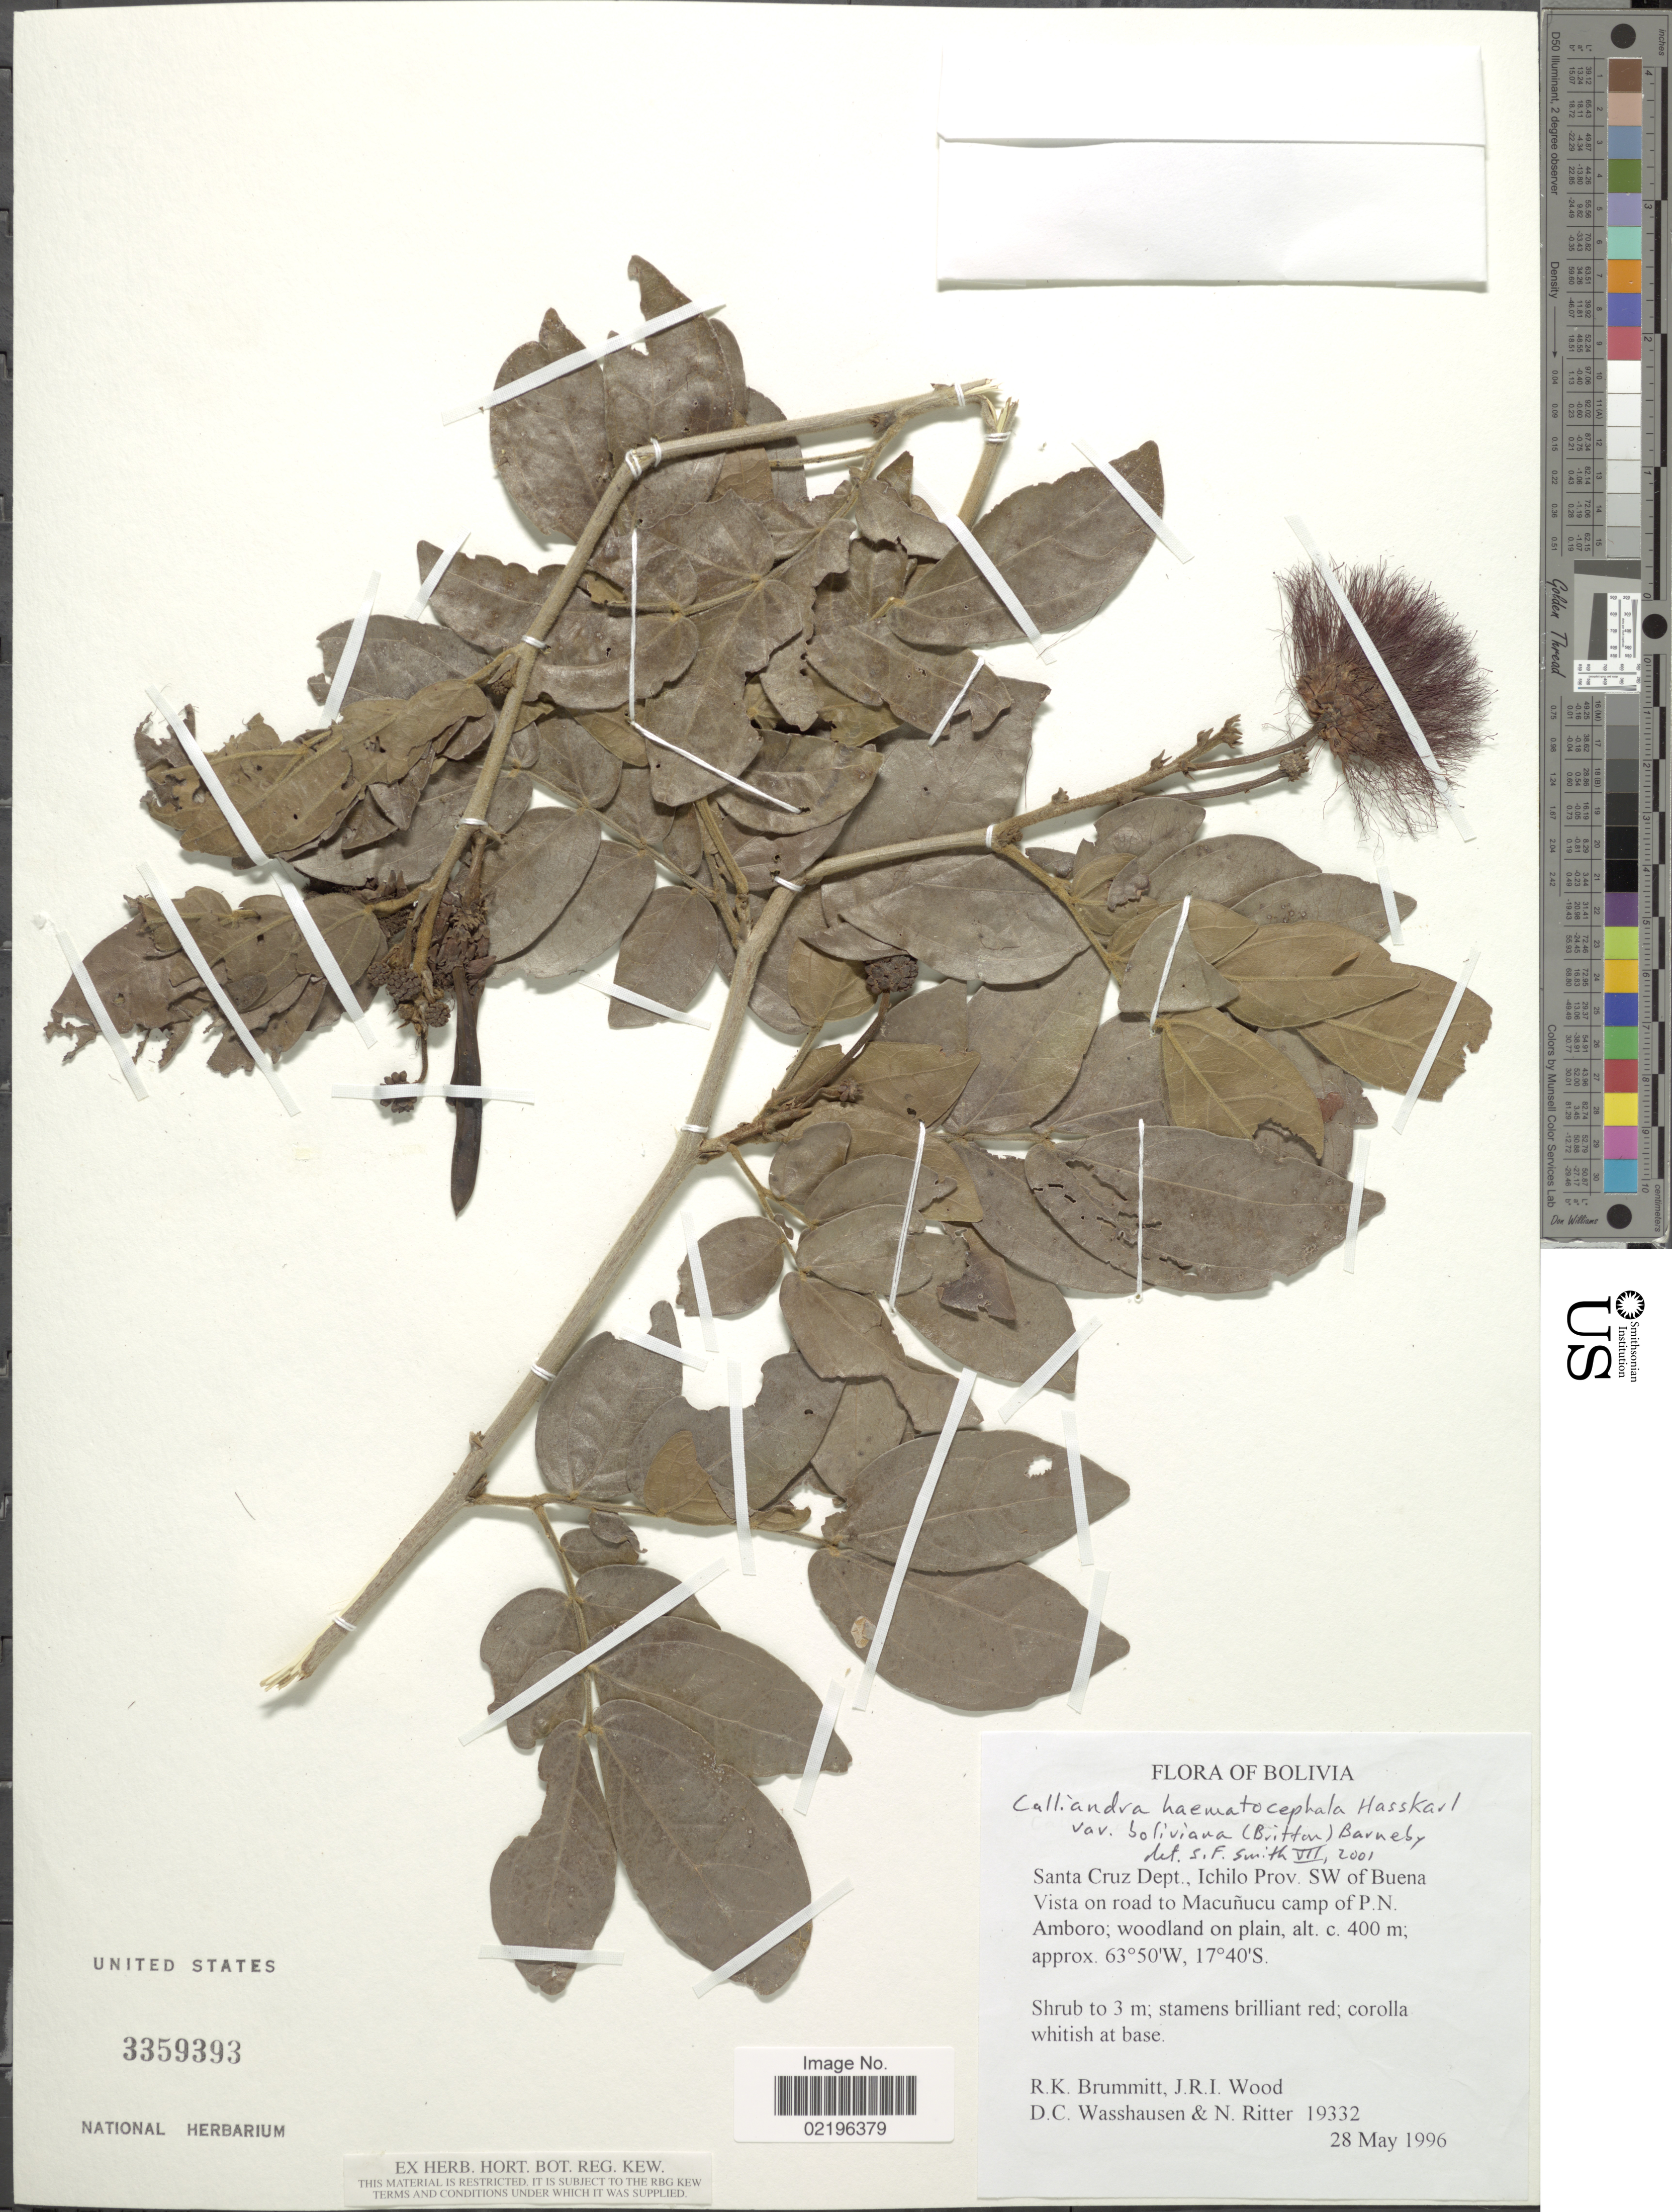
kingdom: Plantae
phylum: Tracheophyta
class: Magnoliopsida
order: Fabales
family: Fabaceae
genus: Calliandra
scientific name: Calliandra haematocephala var. boliviana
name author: (Britton) Barneby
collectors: R. K. Brummitt, J. R. I. Wood, D. C. Wasshausen & N. Ritter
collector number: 19332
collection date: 1996-05-28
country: Bolivia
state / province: Santa Cruz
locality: Santo Cruz Dept., Ichilo Prov. SW of Buena Vista on road to Macunucu camp of P. N. Amboro; woodland on plain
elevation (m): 400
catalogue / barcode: US 3359393